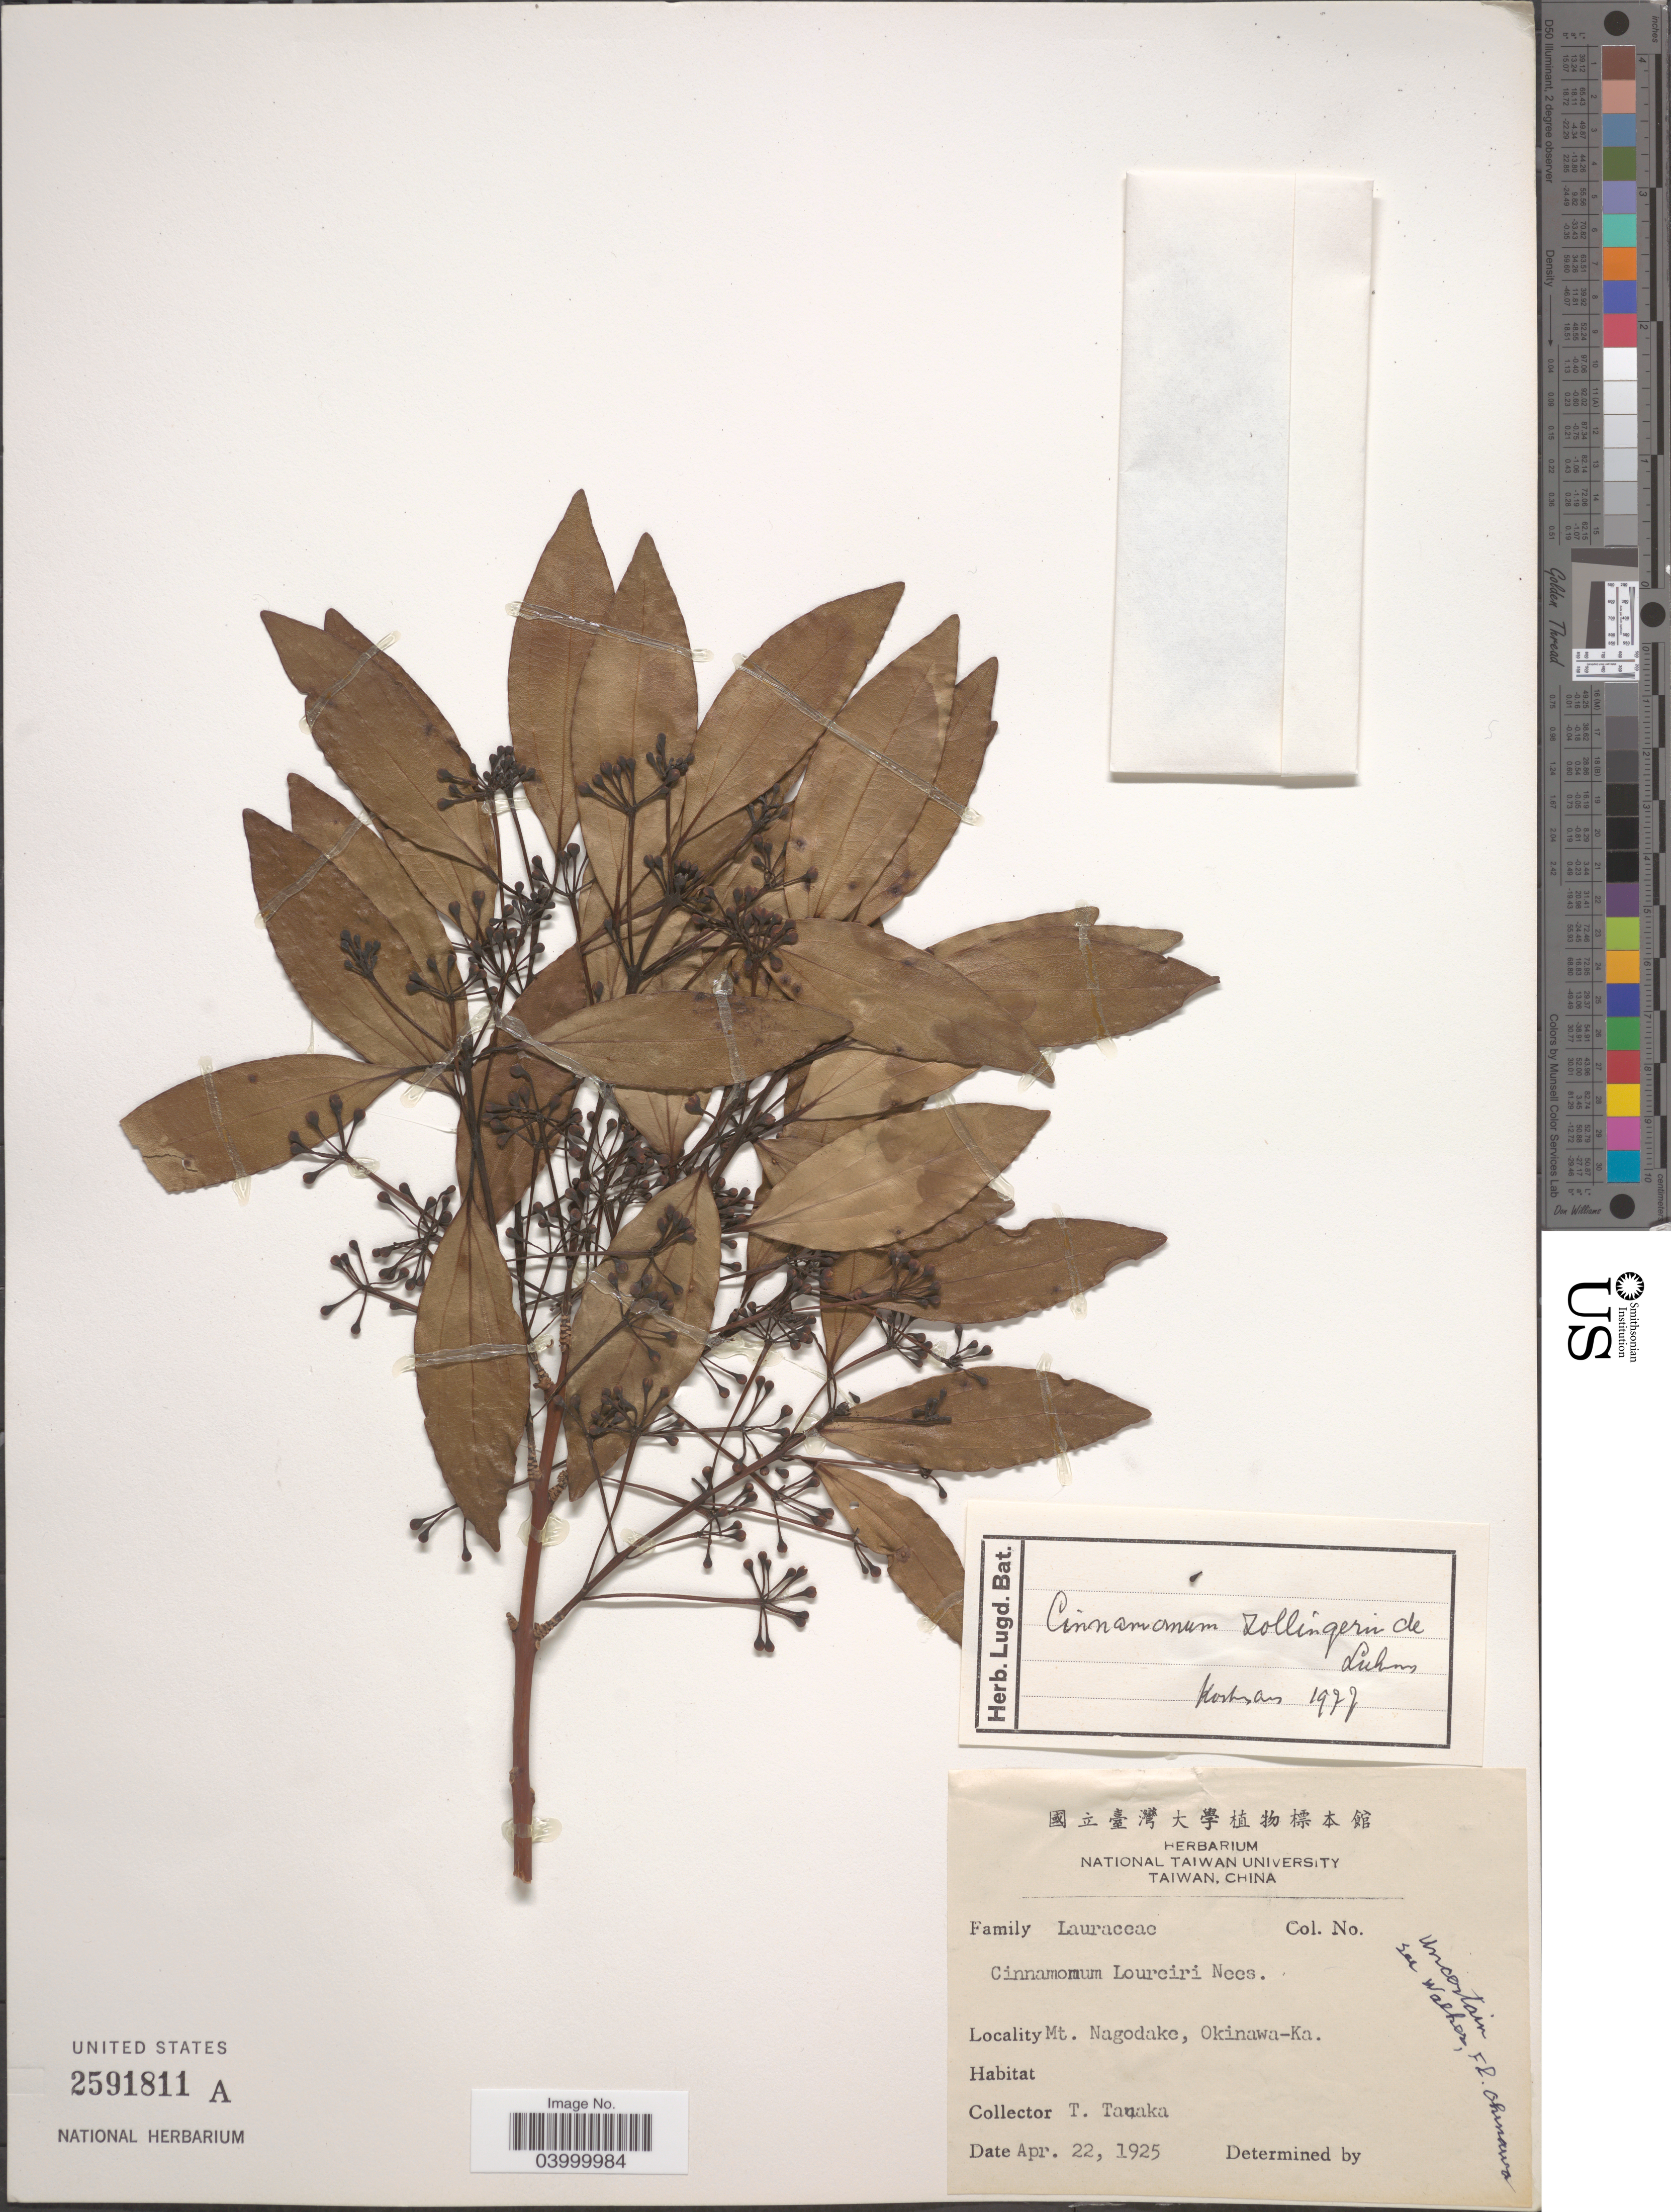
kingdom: Plantae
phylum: Tracheophyta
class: Magnoliopsida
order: Laurales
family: Lauraceae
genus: Cinnamomum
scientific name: Cinnamomum zollingeri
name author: Lukman.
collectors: T. Tanaka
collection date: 1925-04-22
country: Japan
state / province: Okinawa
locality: Mt. Nagodake, Okinawa-Ka.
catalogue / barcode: US 2591811A